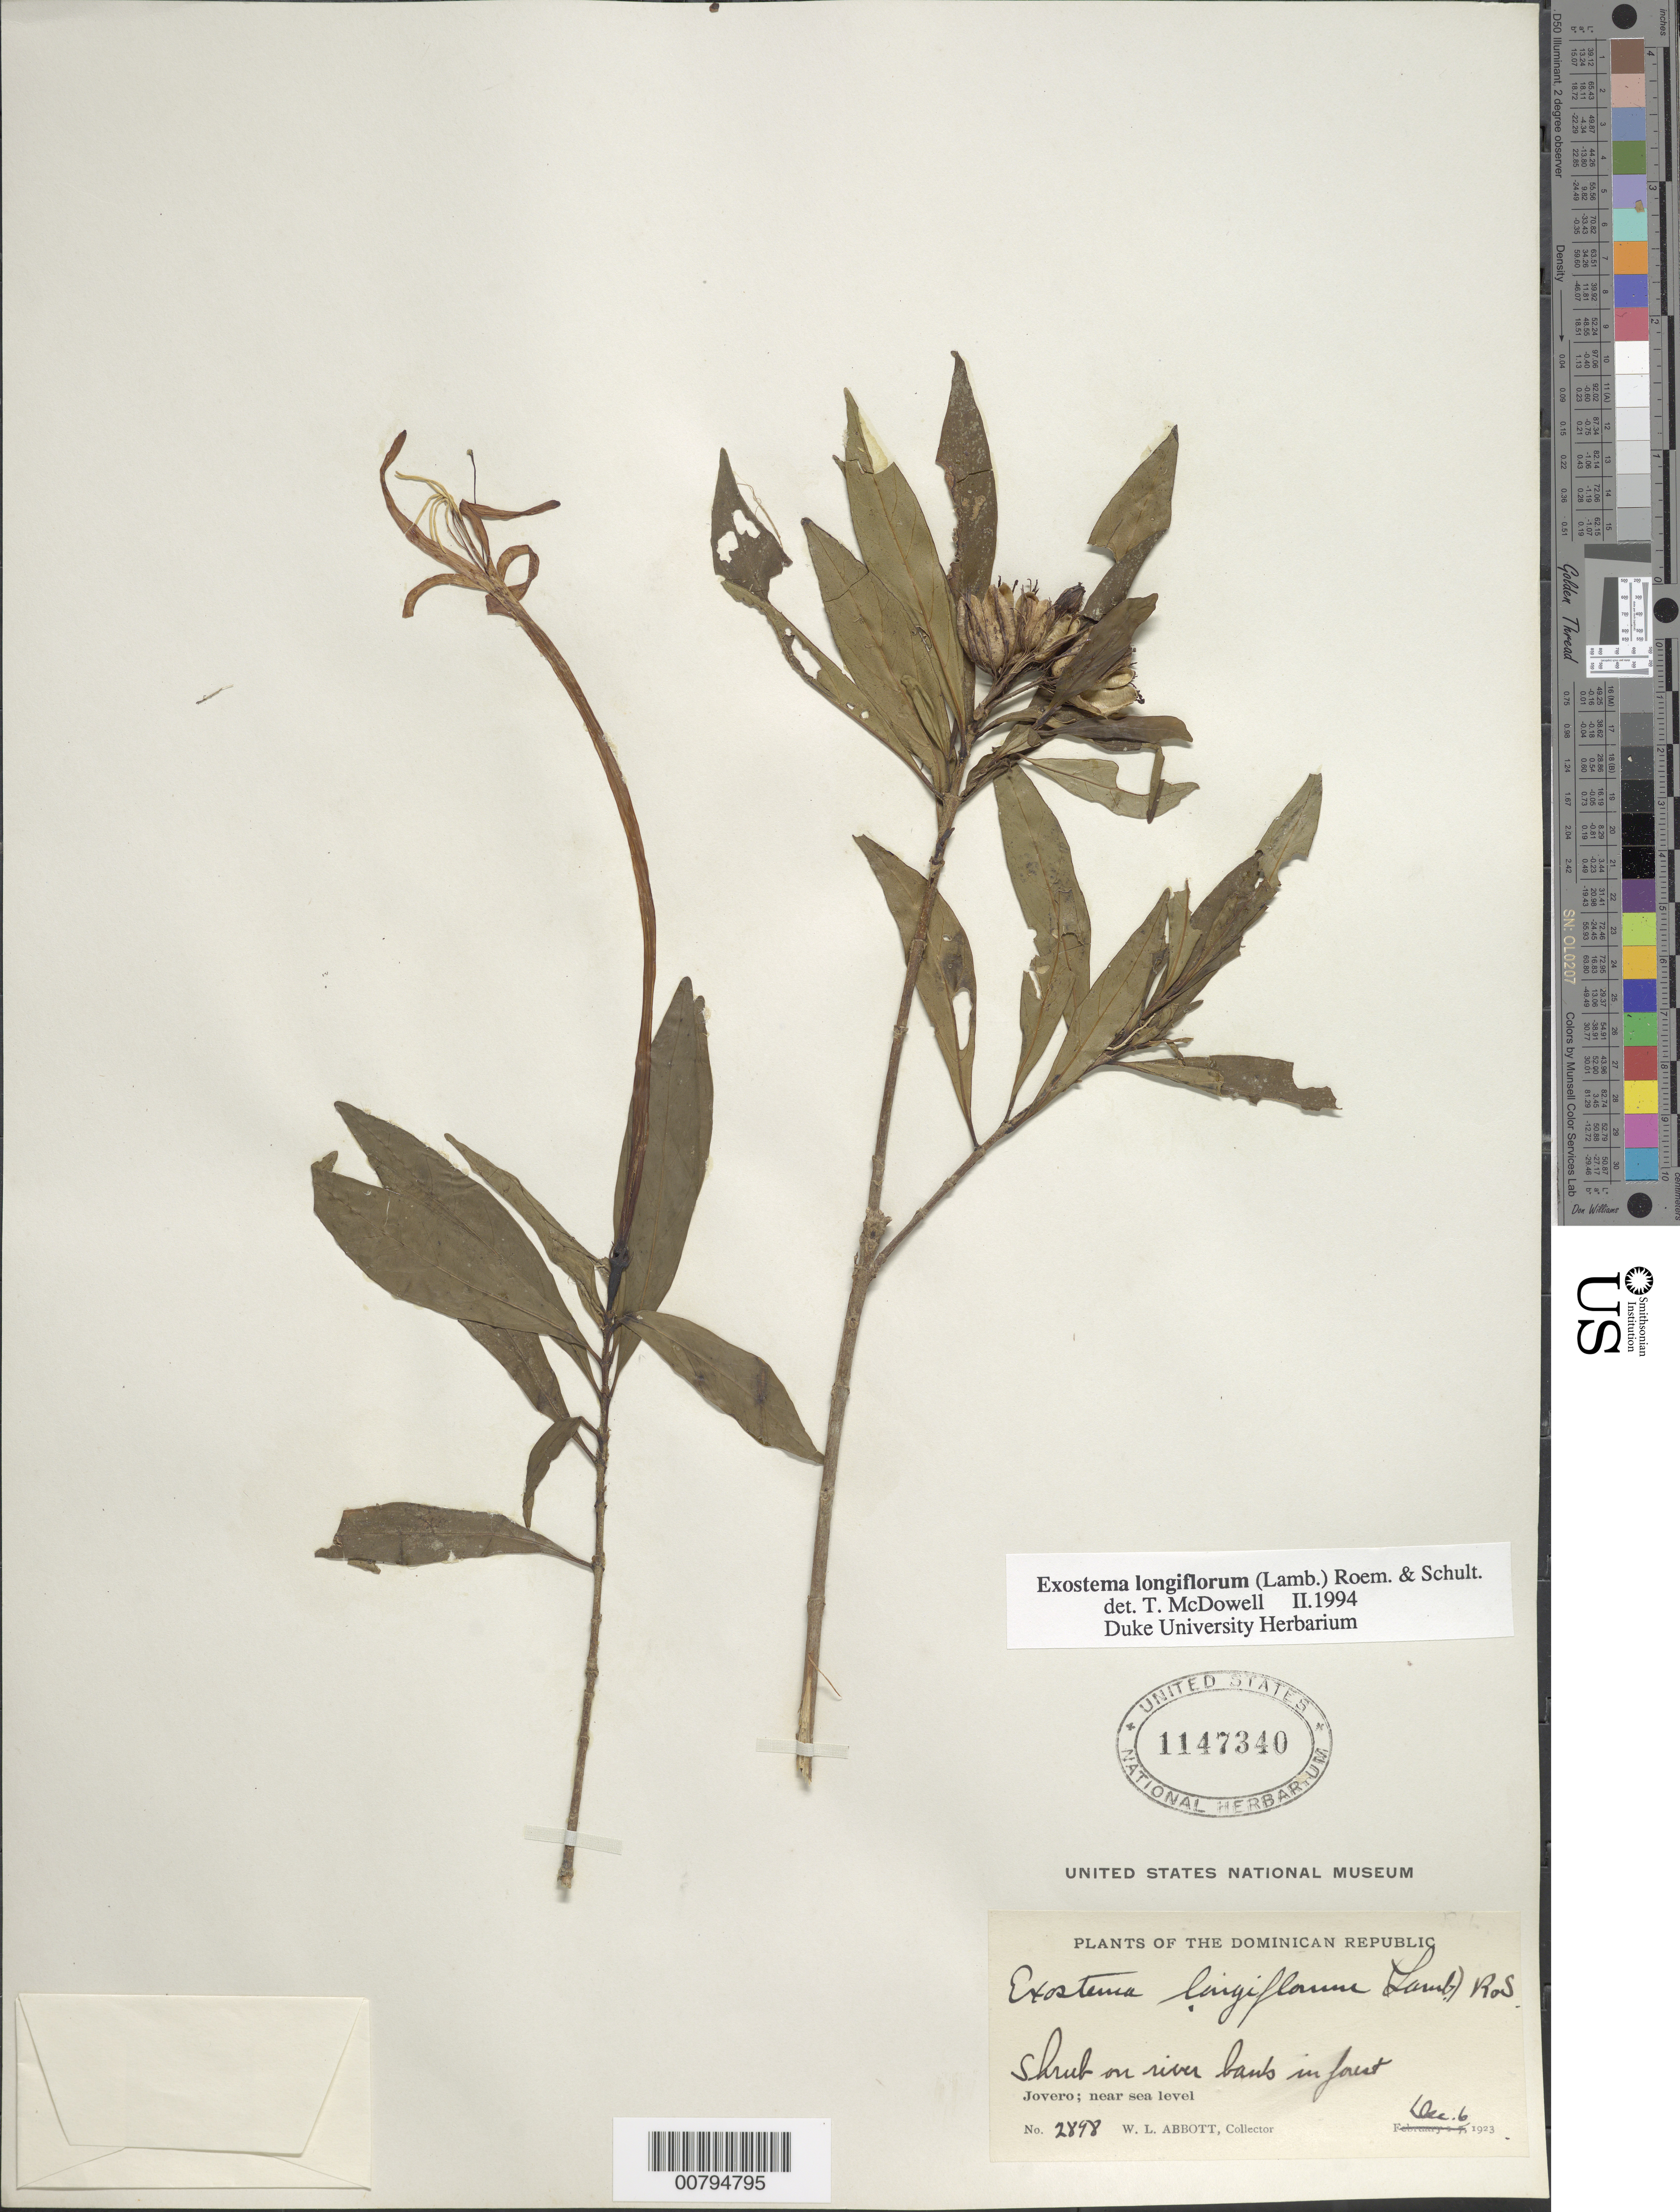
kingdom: Plantae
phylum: Tracheophyta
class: Magnoliopsida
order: Gentianales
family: Rubiaceae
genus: Exostema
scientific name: Exostema longiflorum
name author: (Lamb.) Roem. & Schult.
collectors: W. L. Abbott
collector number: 2898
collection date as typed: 06 Dec 1923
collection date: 1923-12-06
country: Dominican Republic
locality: Jovero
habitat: On river bank in forest. Near sea level.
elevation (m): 0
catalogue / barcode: US 1147340